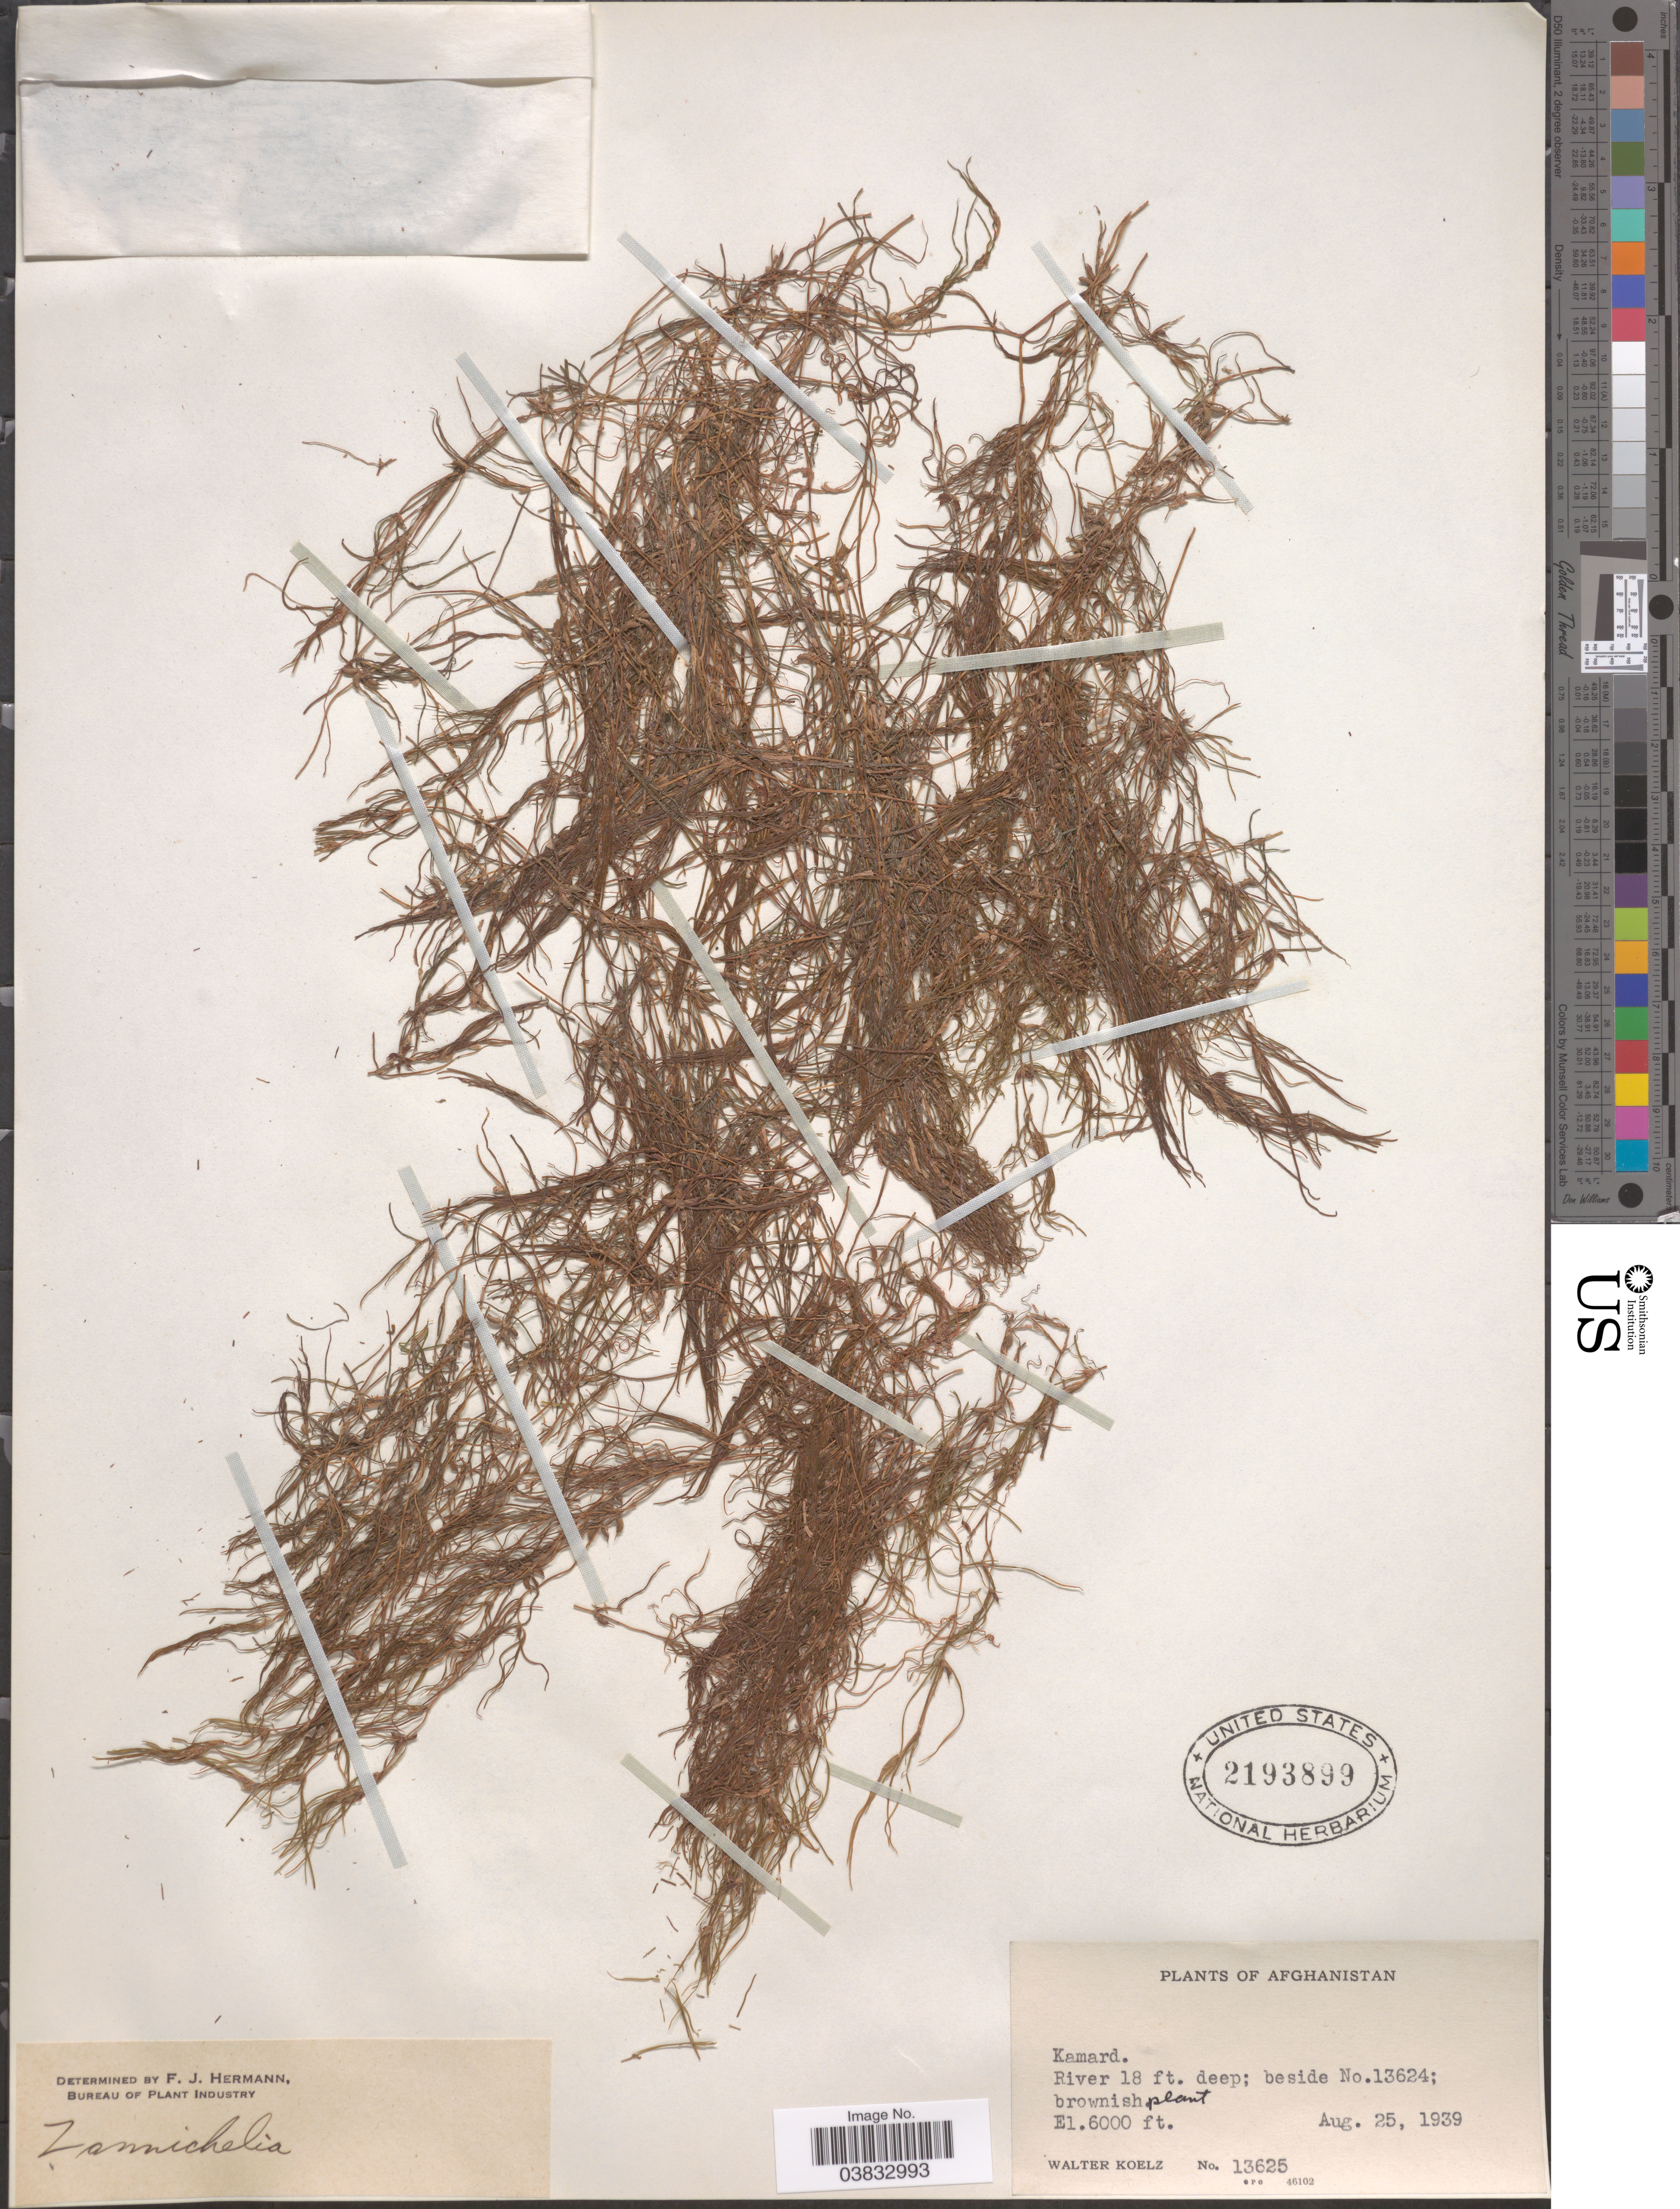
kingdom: Plantae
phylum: Tracheophyta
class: Liliopsida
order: Alismatales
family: Potamogetonaceae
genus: Zannichellia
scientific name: Zannichellia sp.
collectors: W. N. Koelz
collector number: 13625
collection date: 1939-08-25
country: Afghanistan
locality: Kamard.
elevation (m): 1829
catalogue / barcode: US 2193899